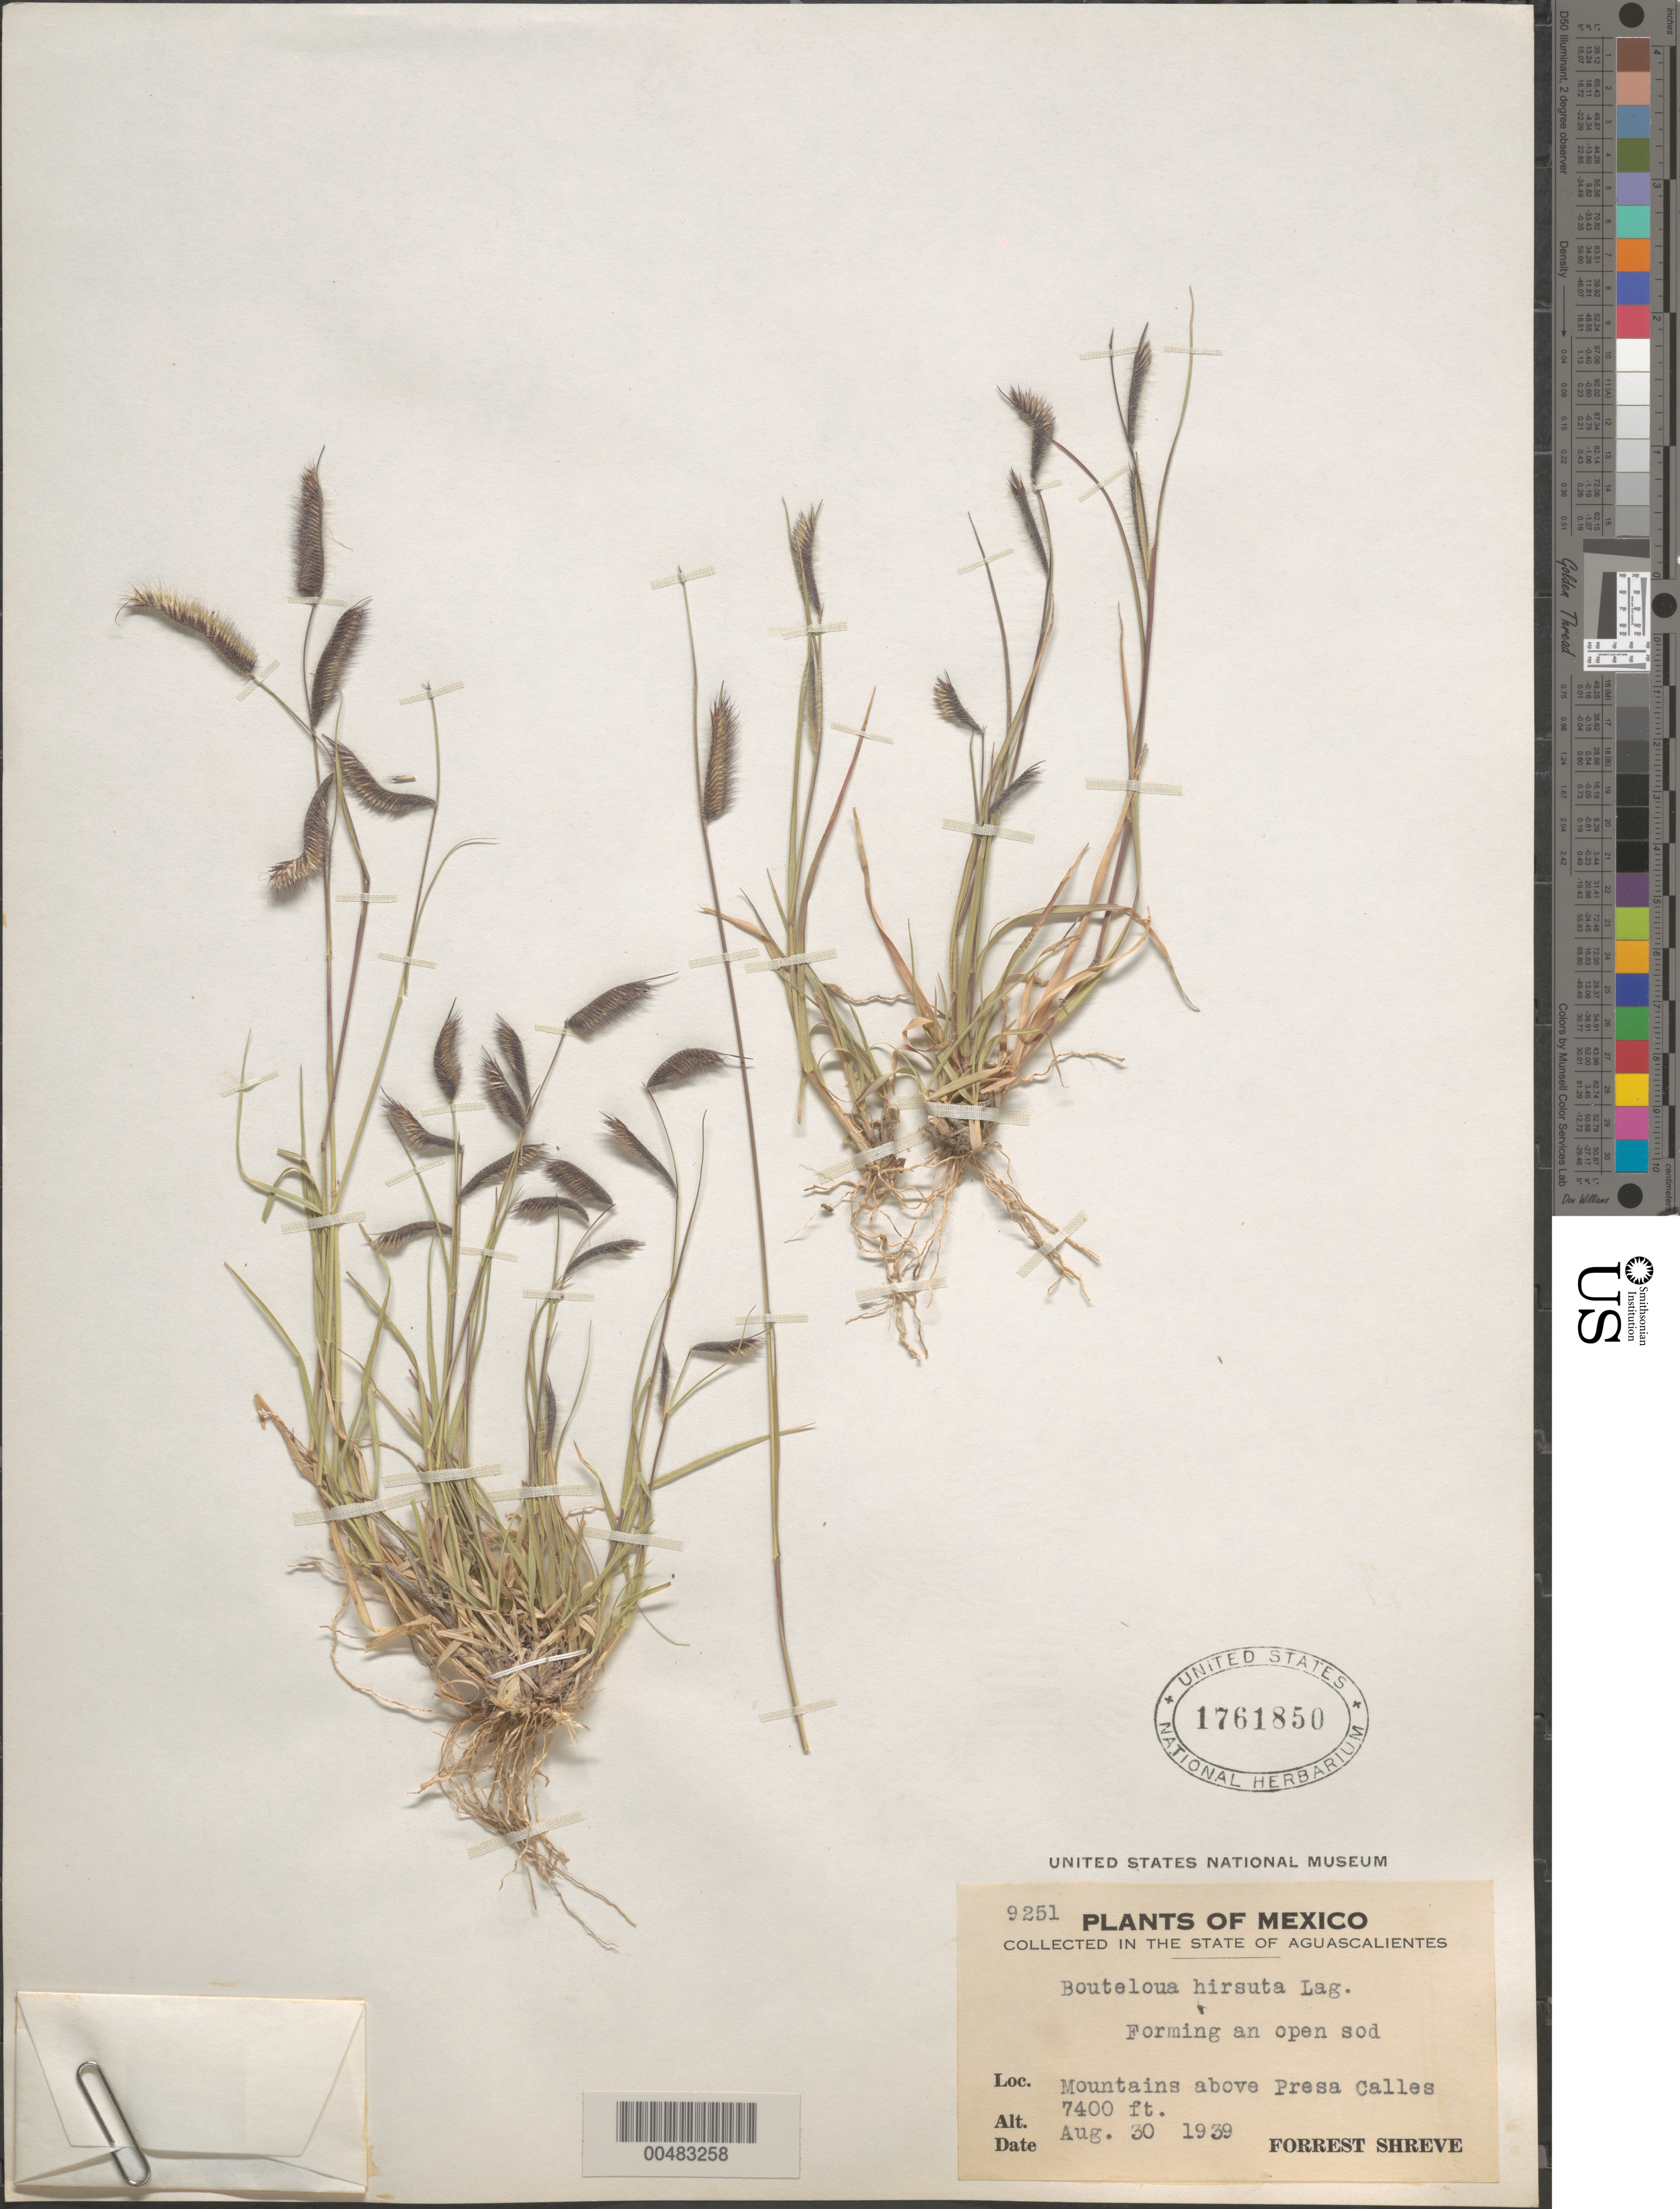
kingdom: Plantae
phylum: Tracheophyta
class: Liliopsida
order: Poales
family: Poaceae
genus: Bouteloua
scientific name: Bouteloua hirsuta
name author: Lag.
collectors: F. Shreve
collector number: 9251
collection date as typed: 30 Aug 1939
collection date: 1939-08-30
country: Mexico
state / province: Aguascalientes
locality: Mountains above Presa Calles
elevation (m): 2256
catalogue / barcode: US 1761850